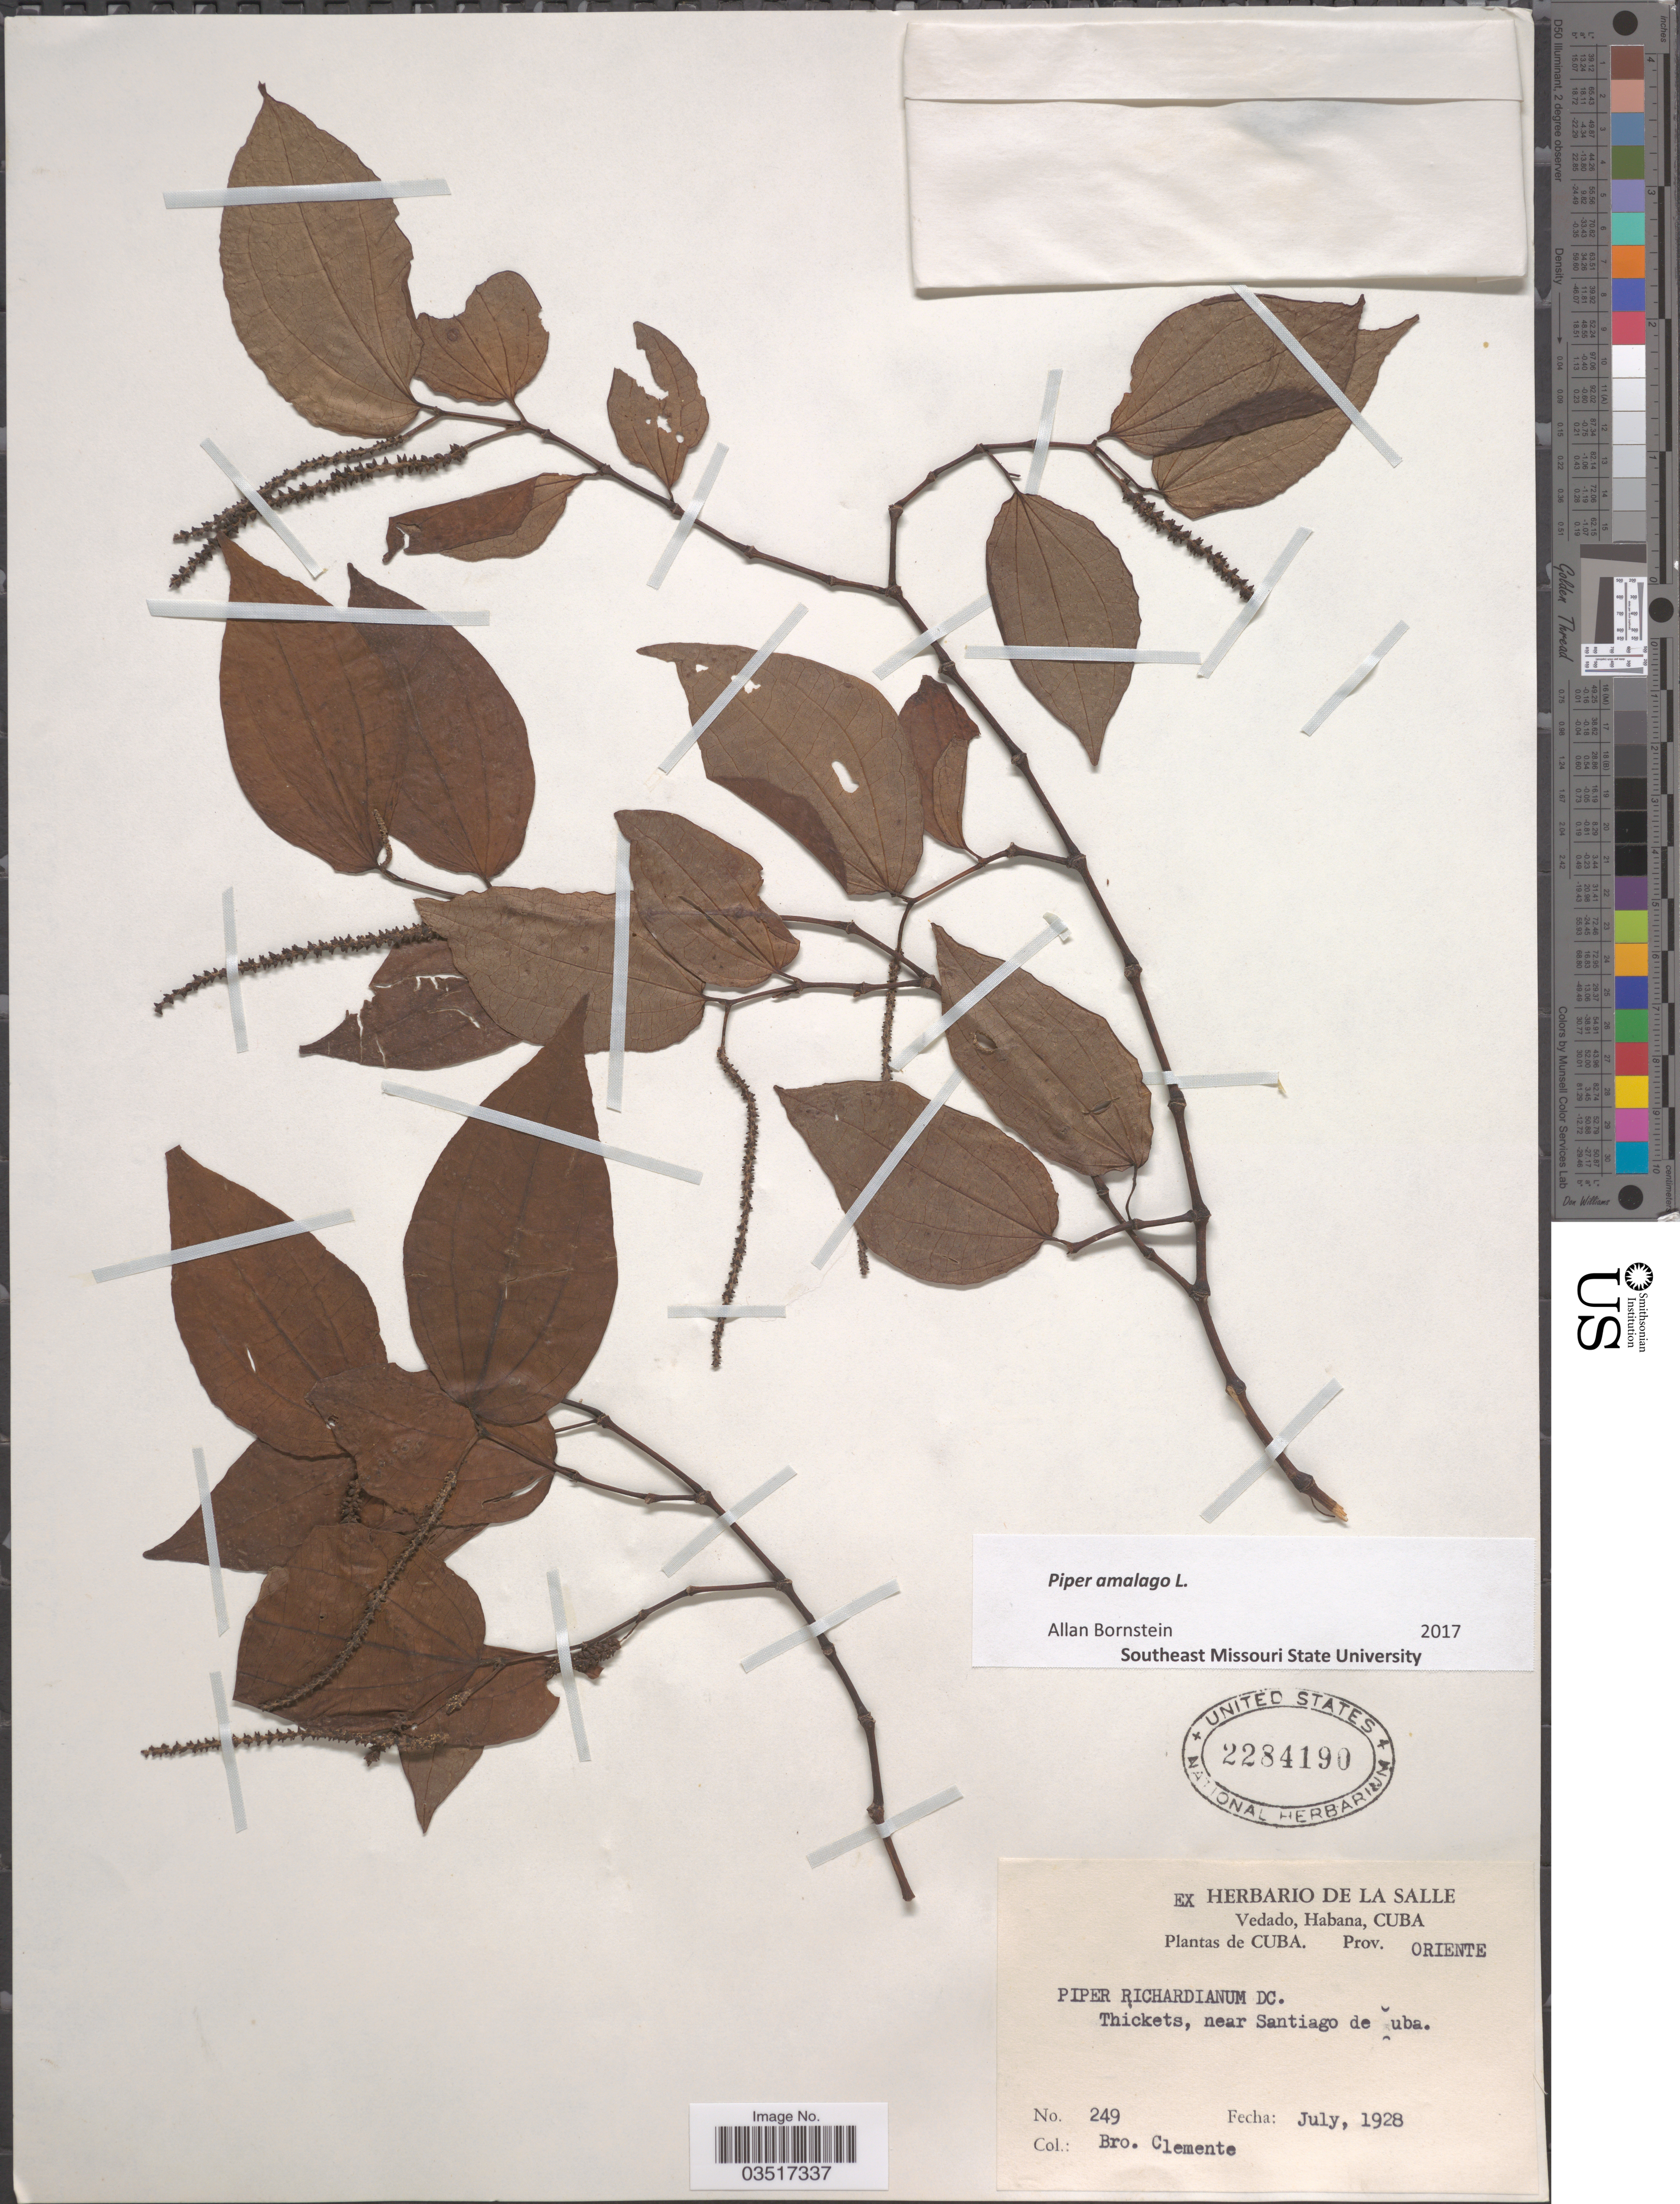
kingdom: Plantae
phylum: Tracheophyta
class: Magnoliopsida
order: Piperales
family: Piperaceae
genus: Piper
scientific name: Piper amalago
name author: L.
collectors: Bro. Clemente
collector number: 249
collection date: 1928-07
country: Cuba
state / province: Oriente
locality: Thickets, near Santiago de [illegible text]uba.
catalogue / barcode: US 2284190